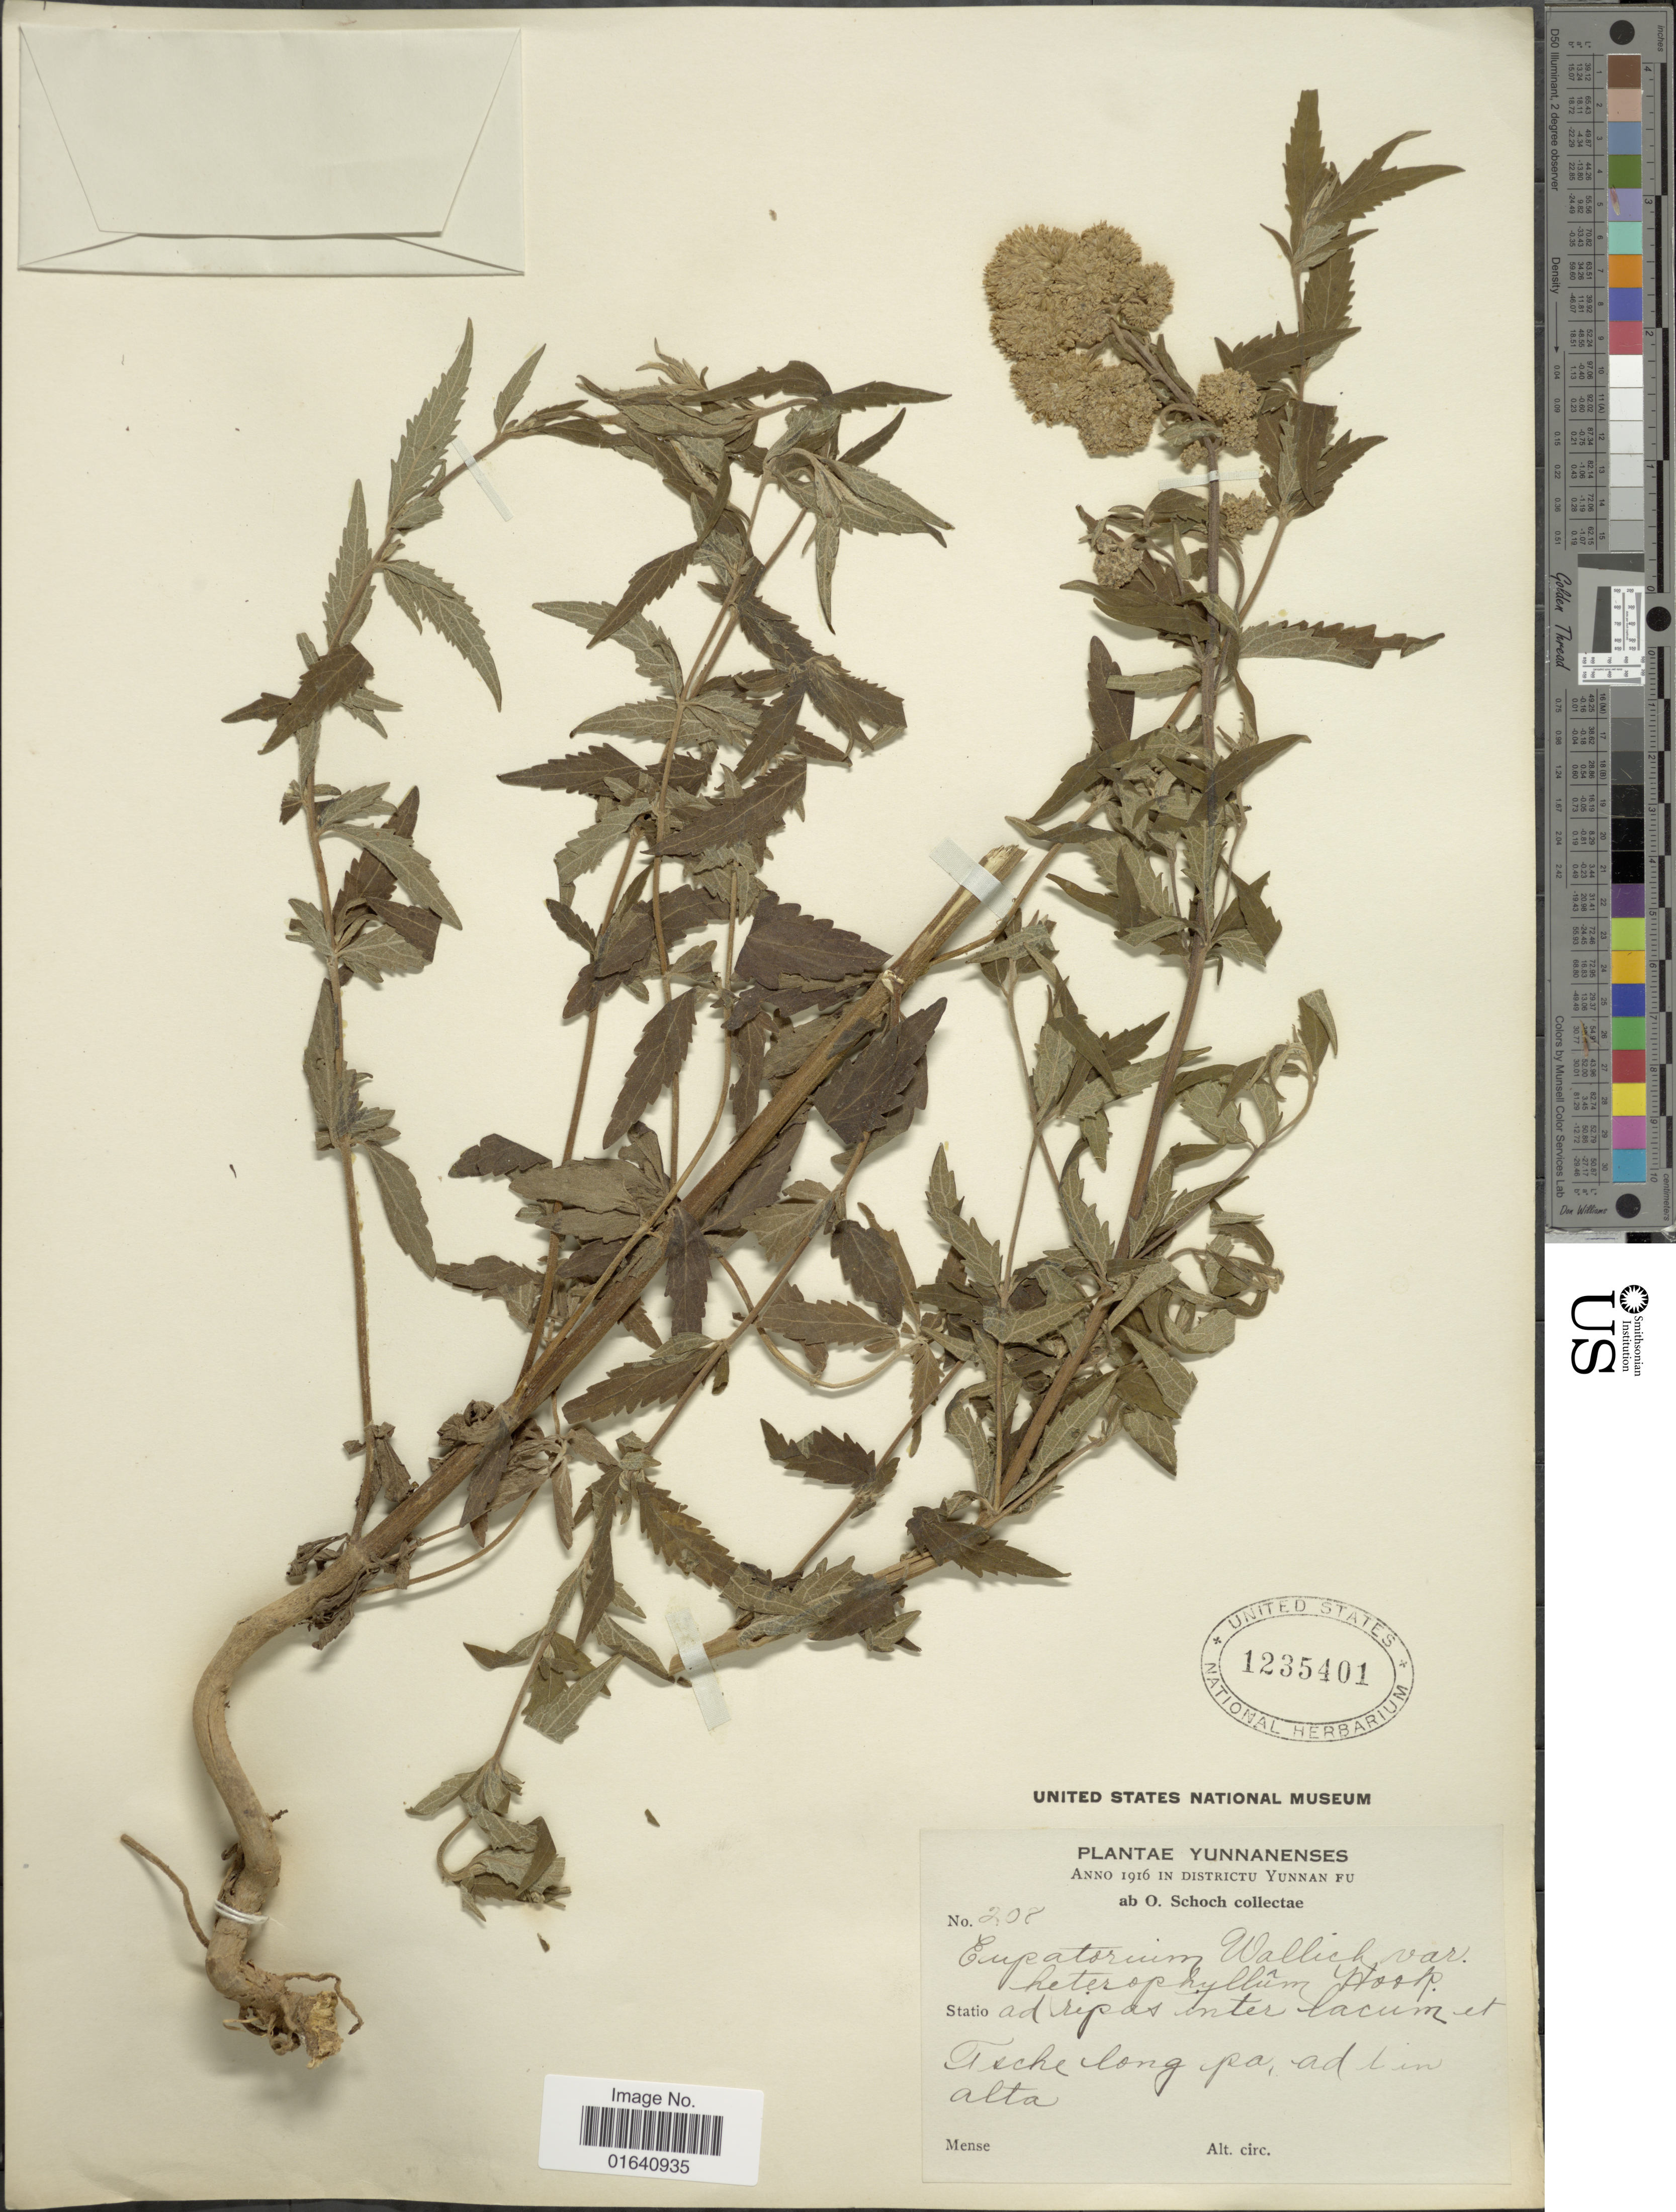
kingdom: Plantae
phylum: Tracheophyta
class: Magnoliopsida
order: Asterales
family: Asteraceae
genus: Eupatorium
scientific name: Eupatorium wallichii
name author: DC.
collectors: O. Schoch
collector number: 208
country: China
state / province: Yunnan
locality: Ad ripas inter lacum et teche long pa, ad lin alta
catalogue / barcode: US 1235401